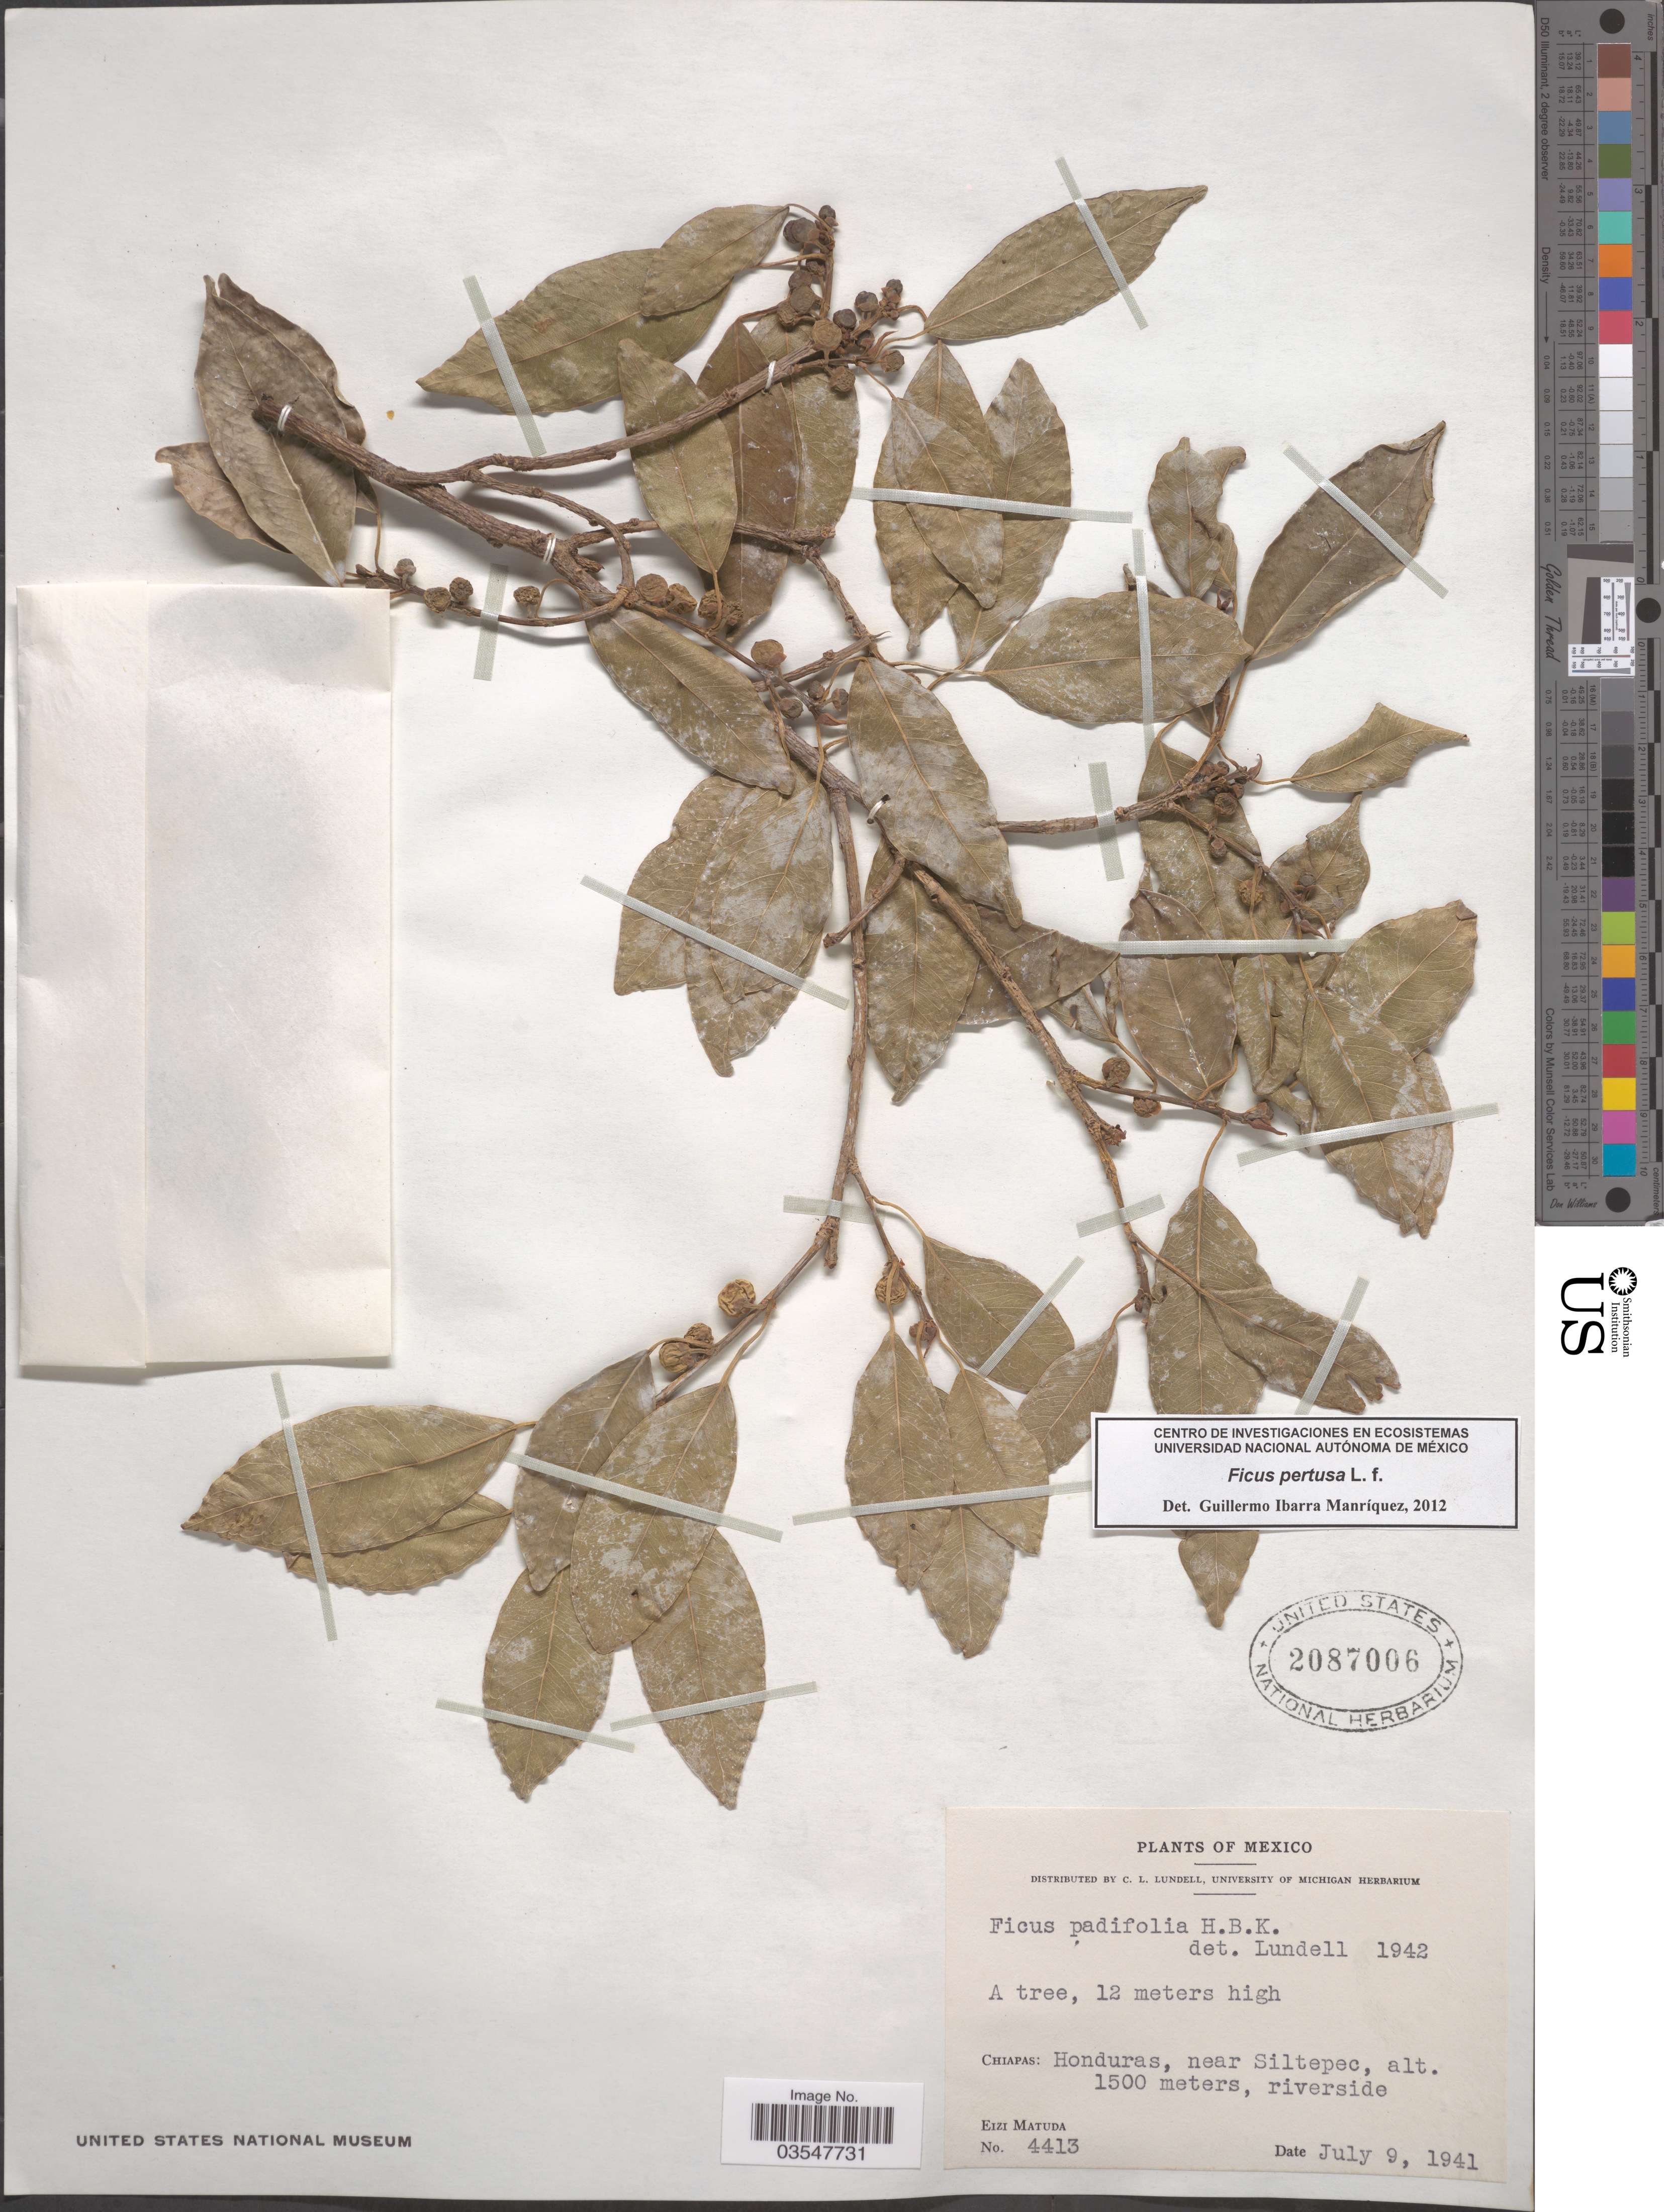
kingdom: Plantae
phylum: Tracheophyta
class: Magnoliopsida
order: Rosales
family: Moraceae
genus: Ficus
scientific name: Ficus pertusa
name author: L. f.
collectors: E. Matuda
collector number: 4413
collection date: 1941-07-09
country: Mexico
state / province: Chiapas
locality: Honduras, near Siltepec, riverside.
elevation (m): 1500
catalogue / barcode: US 2087006